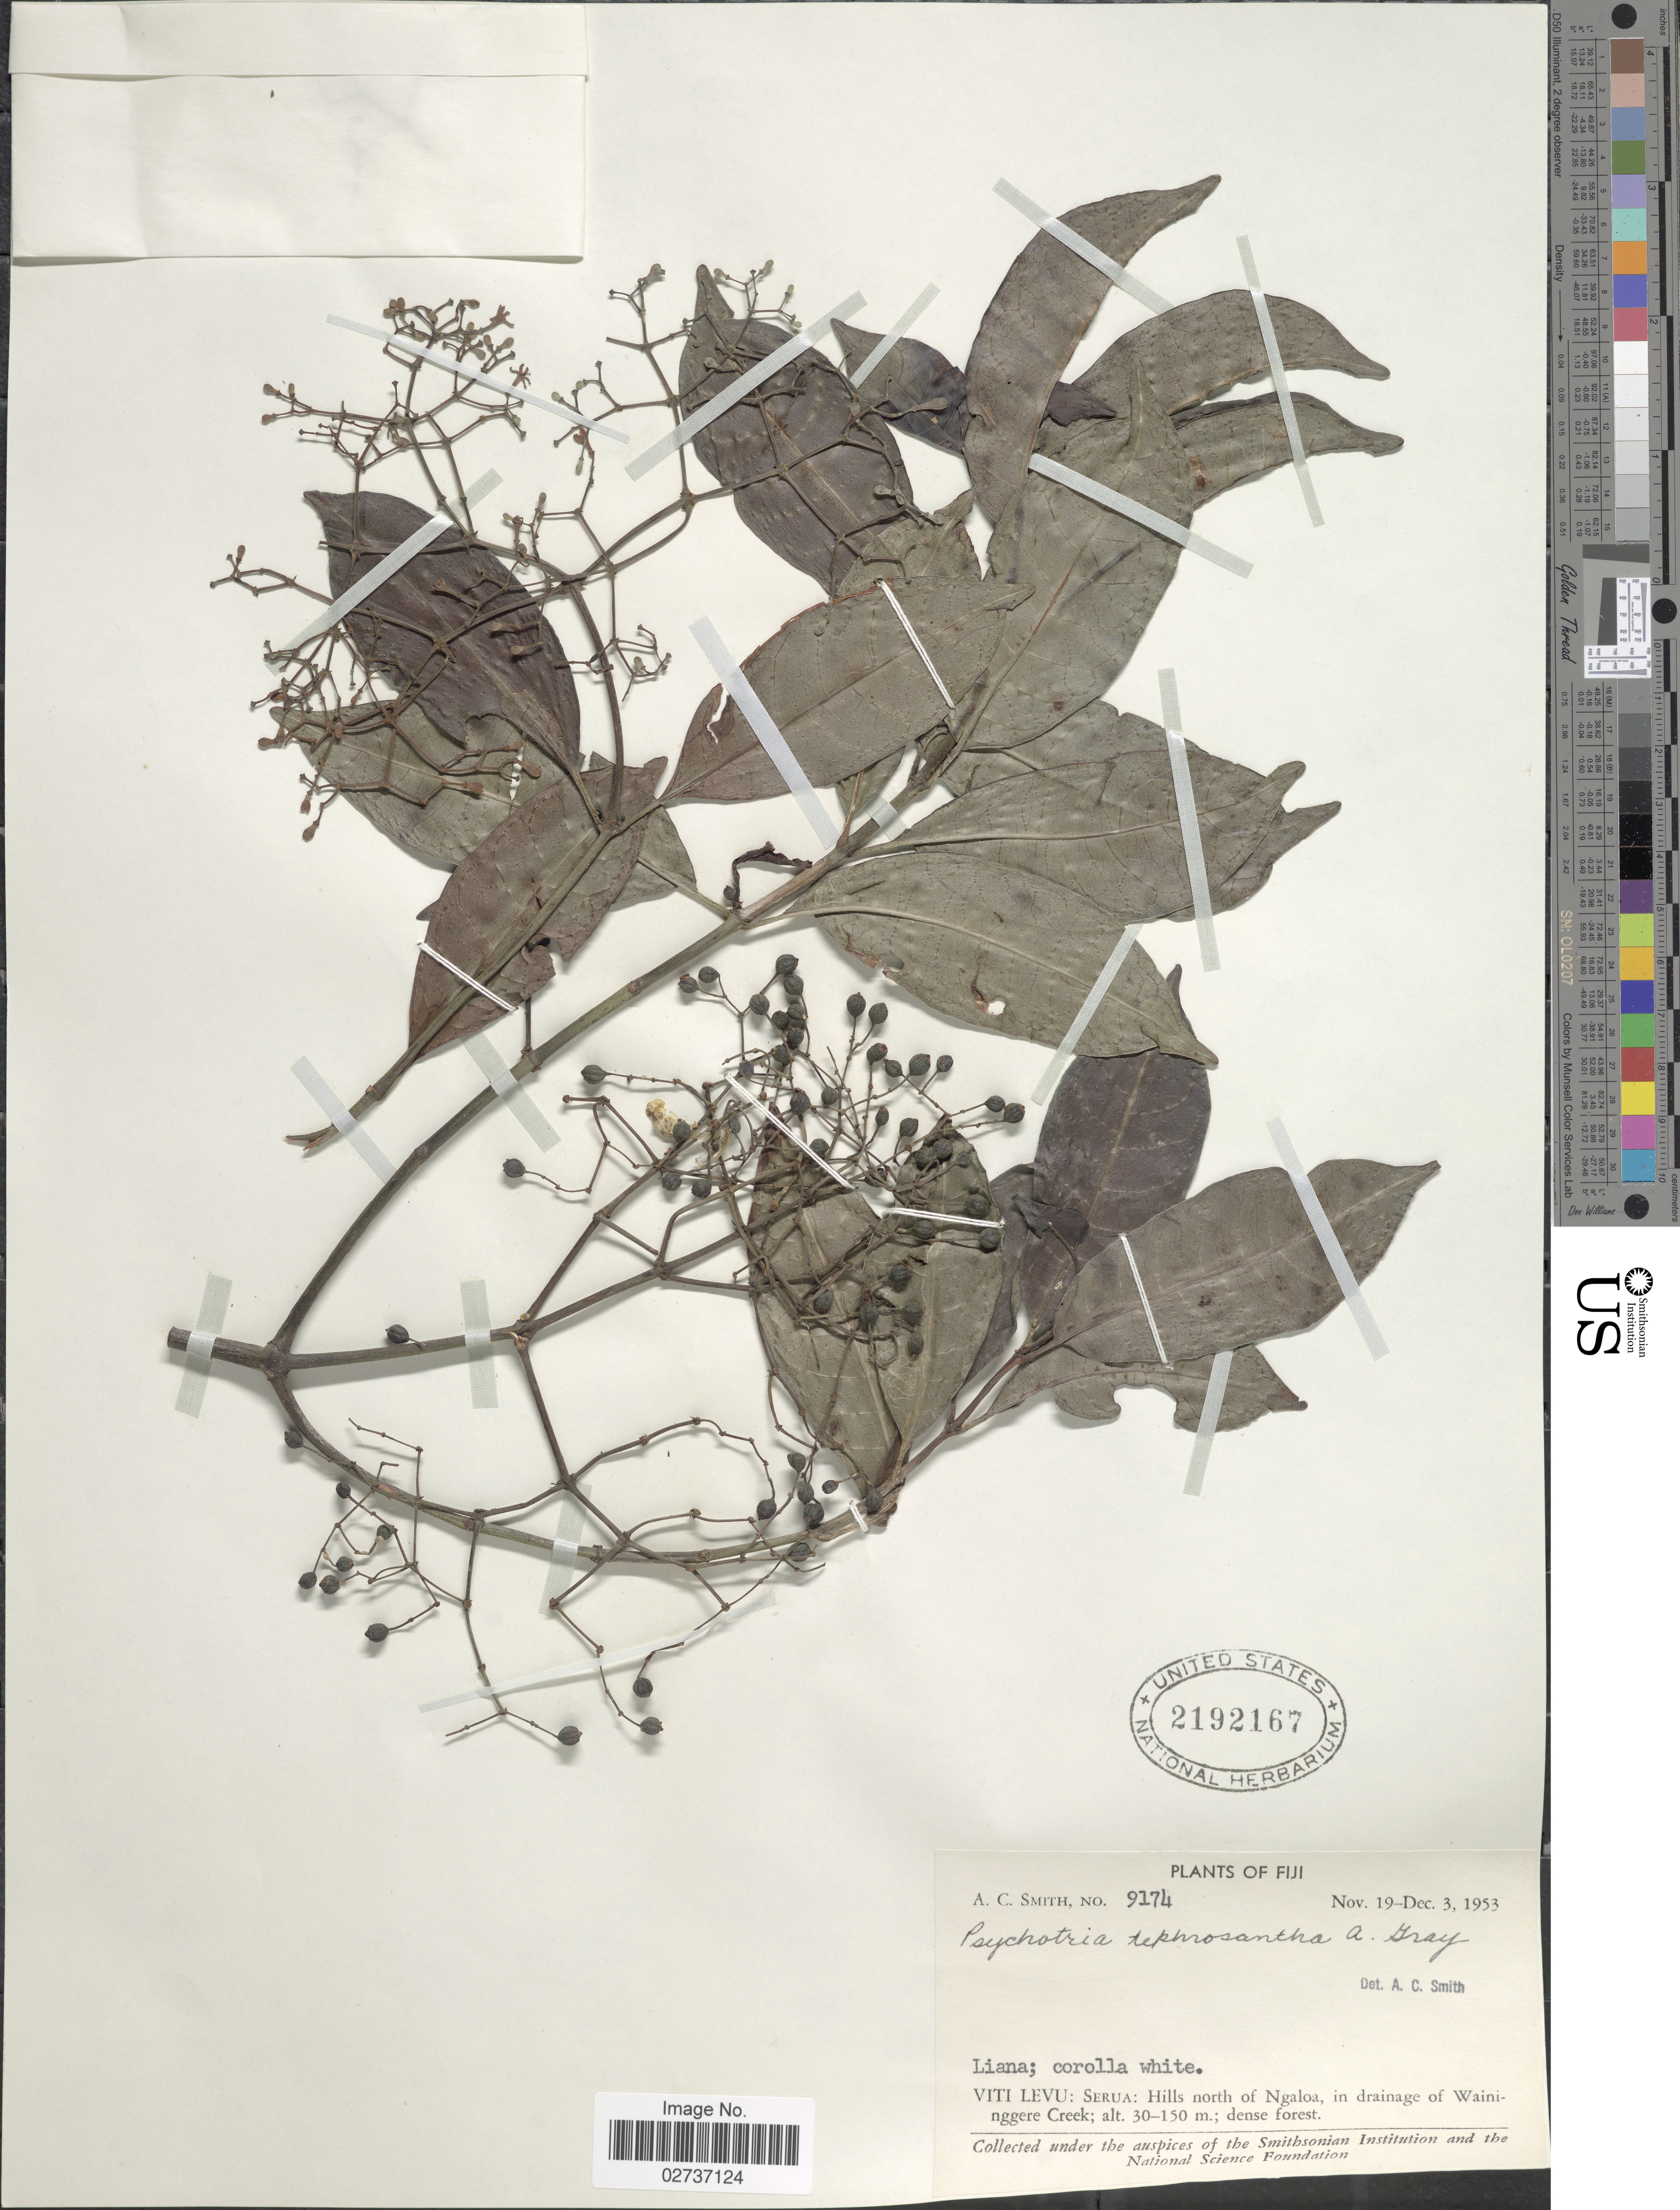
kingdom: Plantae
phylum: Tracheophyta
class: Magnoliopsida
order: Gentianales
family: Rubiaceae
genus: Psychotria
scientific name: Psychotria tephrosantha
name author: A. Gray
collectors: A. C. Smith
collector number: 9174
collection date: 1953-11-19/1953-12-03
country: Fiji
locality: Viti Levu: Serua: Hills north of Ngaloa, in drainage of Waininggere Creek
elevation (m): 30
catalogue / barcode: US 2192167